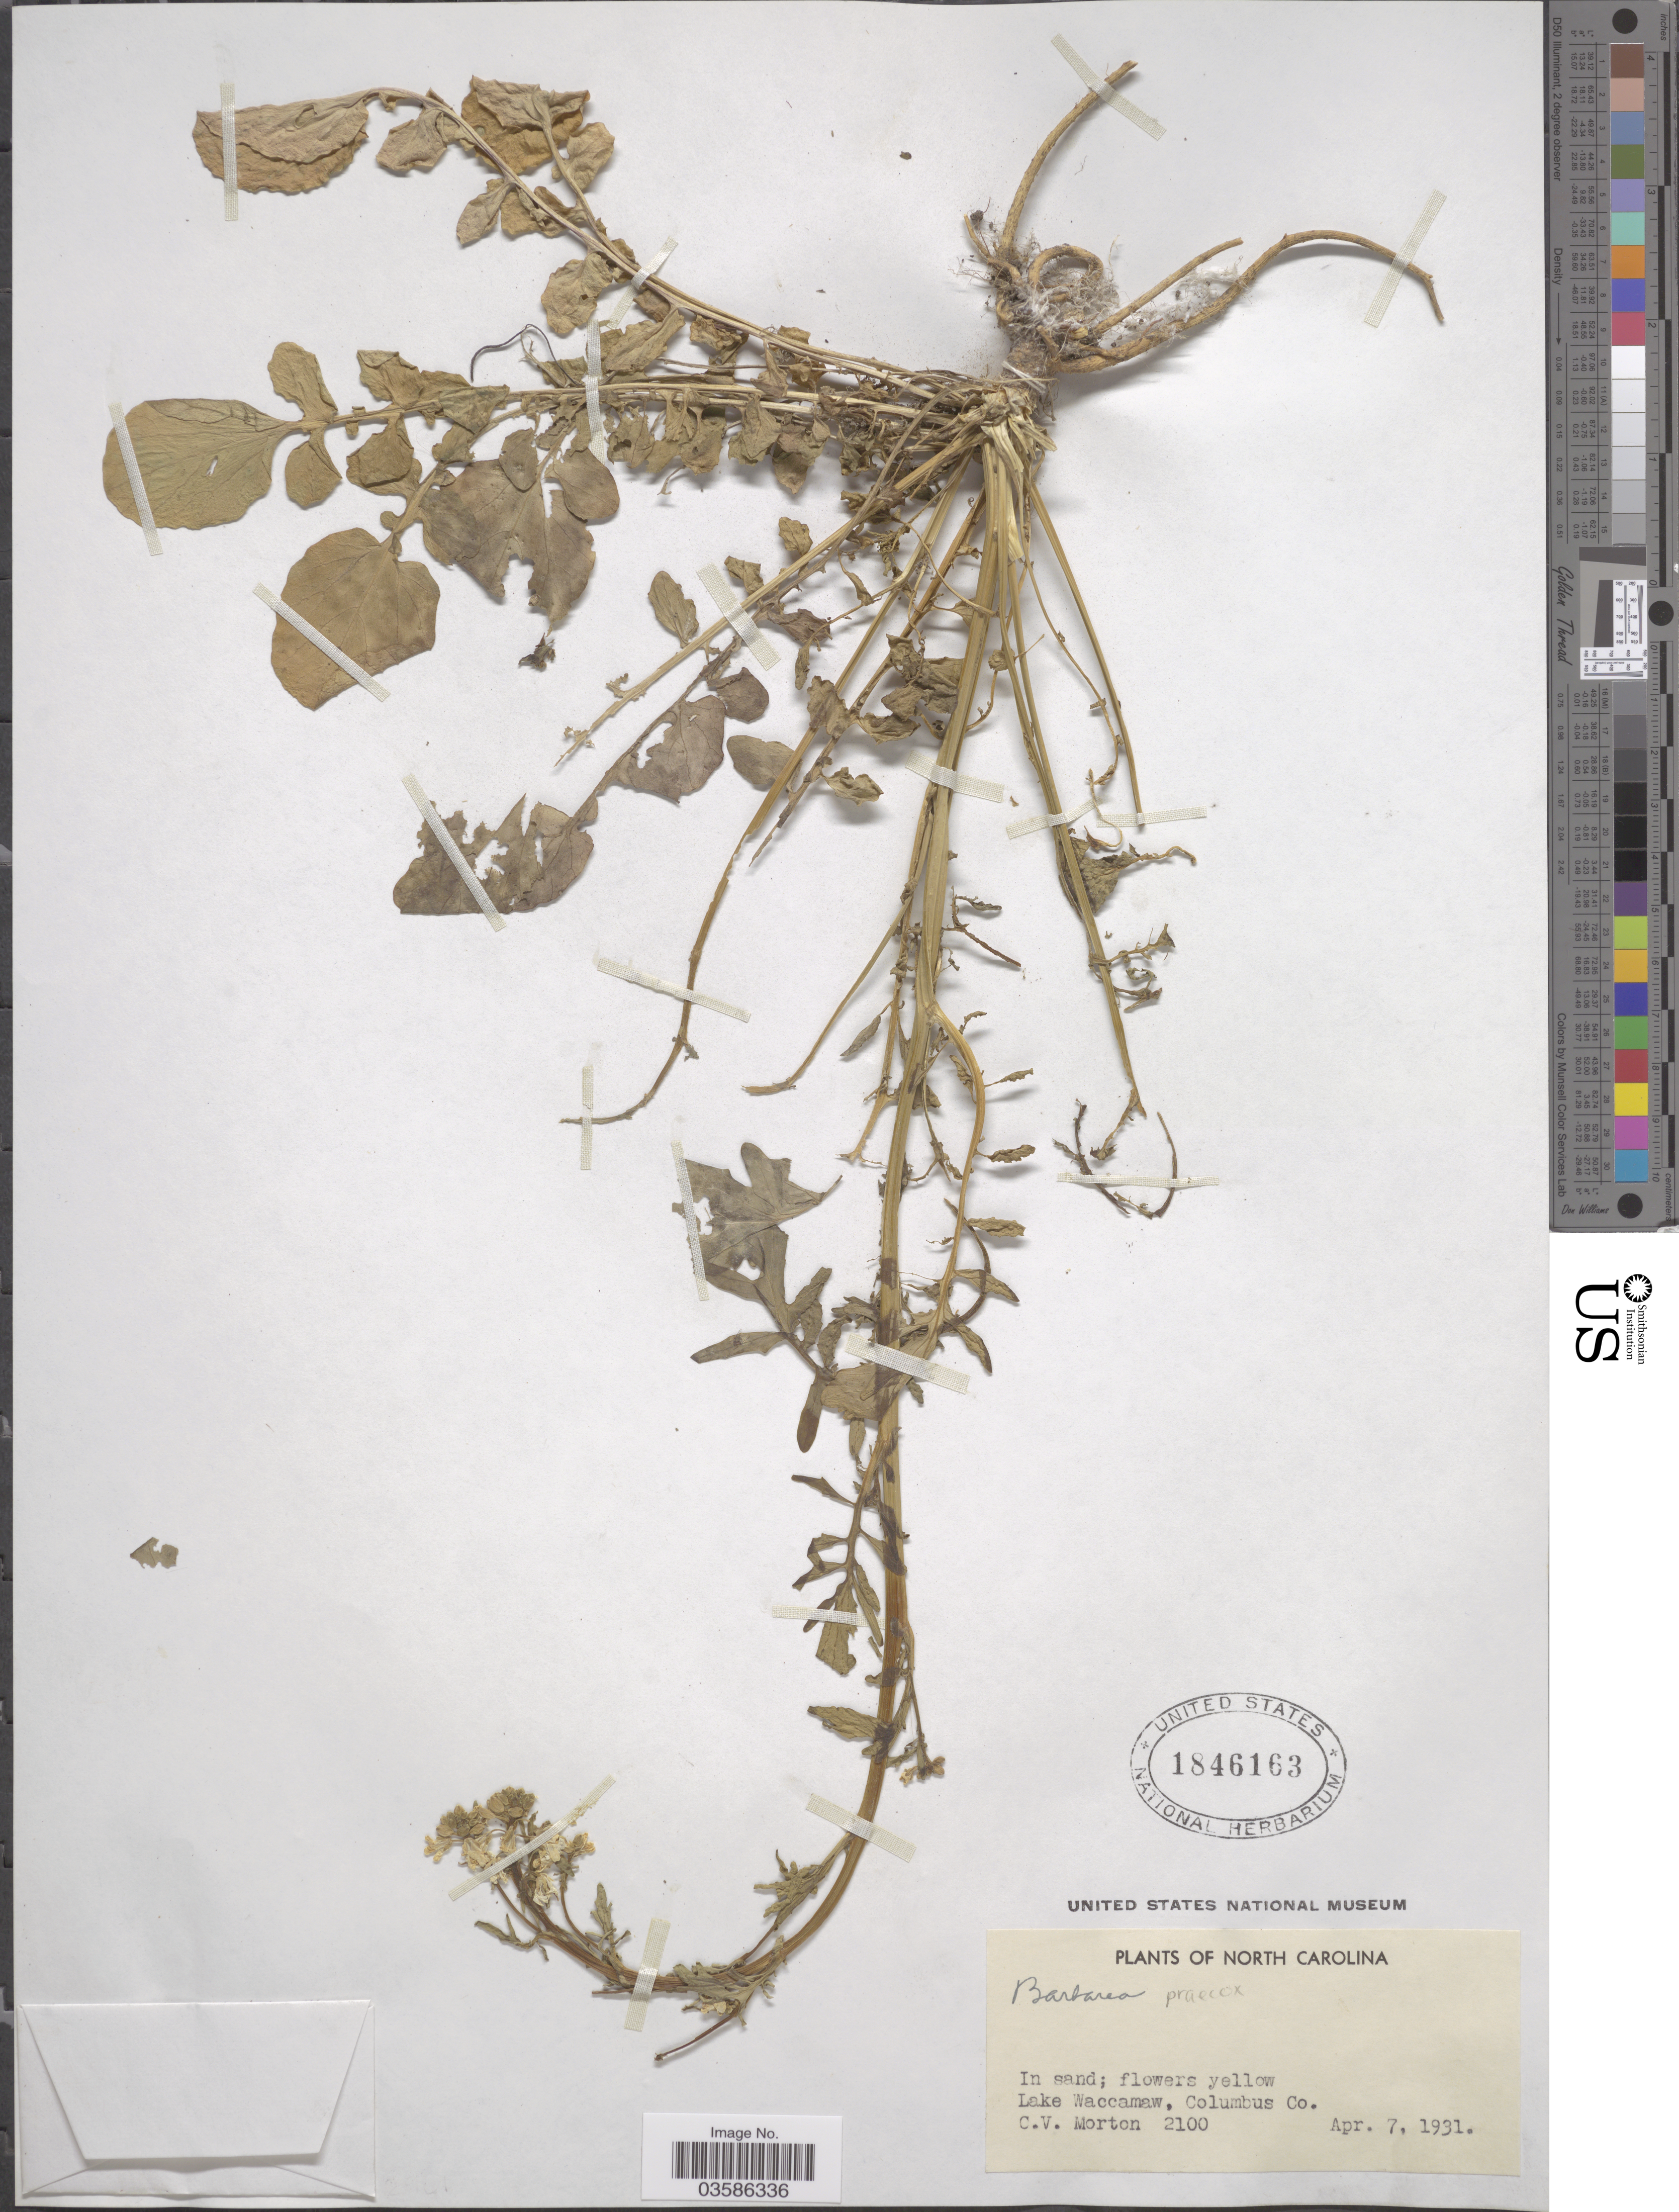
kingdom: Plantae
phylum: Tracheophyta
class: Magnoliopsida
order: Brassicales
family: Brassicaceae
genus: Barbarea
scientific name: Barbarea praecox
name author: (Sm.) W.T. Aiton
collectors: C. V. Morton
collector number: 2100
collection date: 1931-04-07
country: United States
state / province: North Carolina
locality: Lake Waccamaw, Columbus Co.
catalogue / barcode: US 1846163